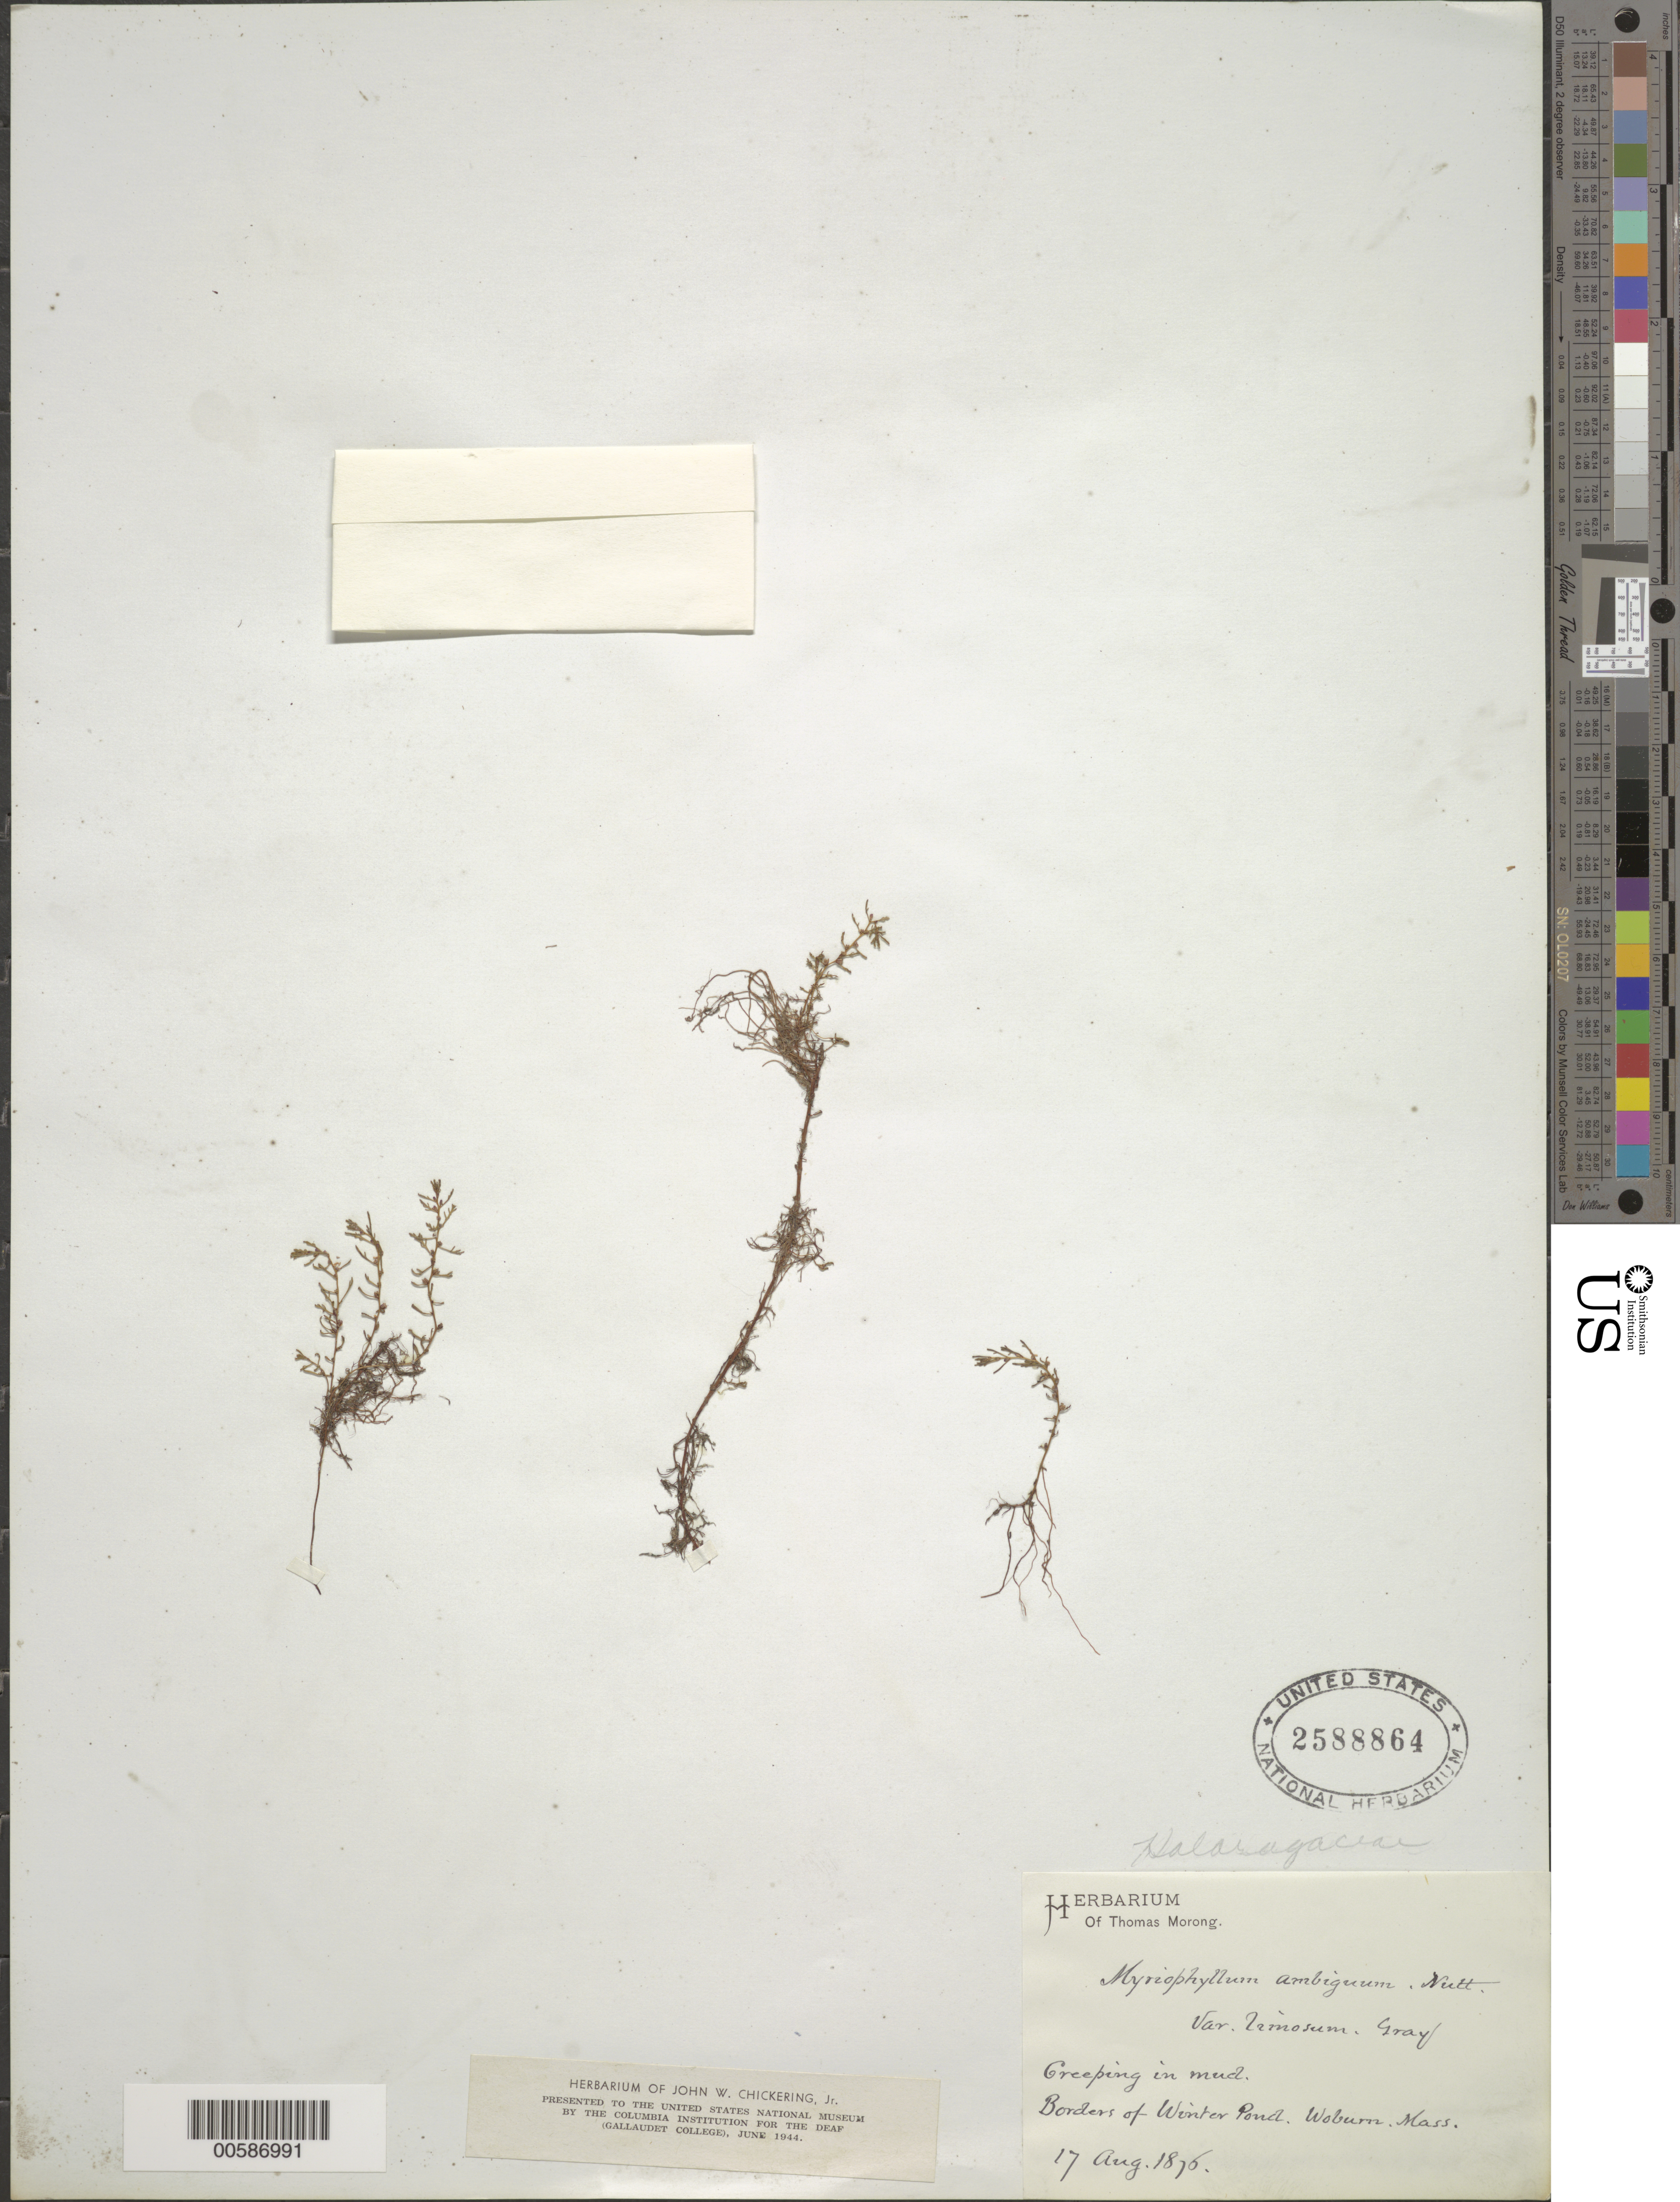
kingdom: Plantae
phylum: Tracheophyta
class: Magnoliopsida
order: Saxifragales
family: Haloragaceae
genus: Myriophyllum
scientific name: Myriophyllum ambiguum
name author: Nutt.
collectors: T. Morong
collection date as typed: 17 Aug 1876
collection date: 1876-08-17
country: United States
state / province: Massachusetts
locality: Wobrun, Winter Pond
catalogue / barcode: US 2588864